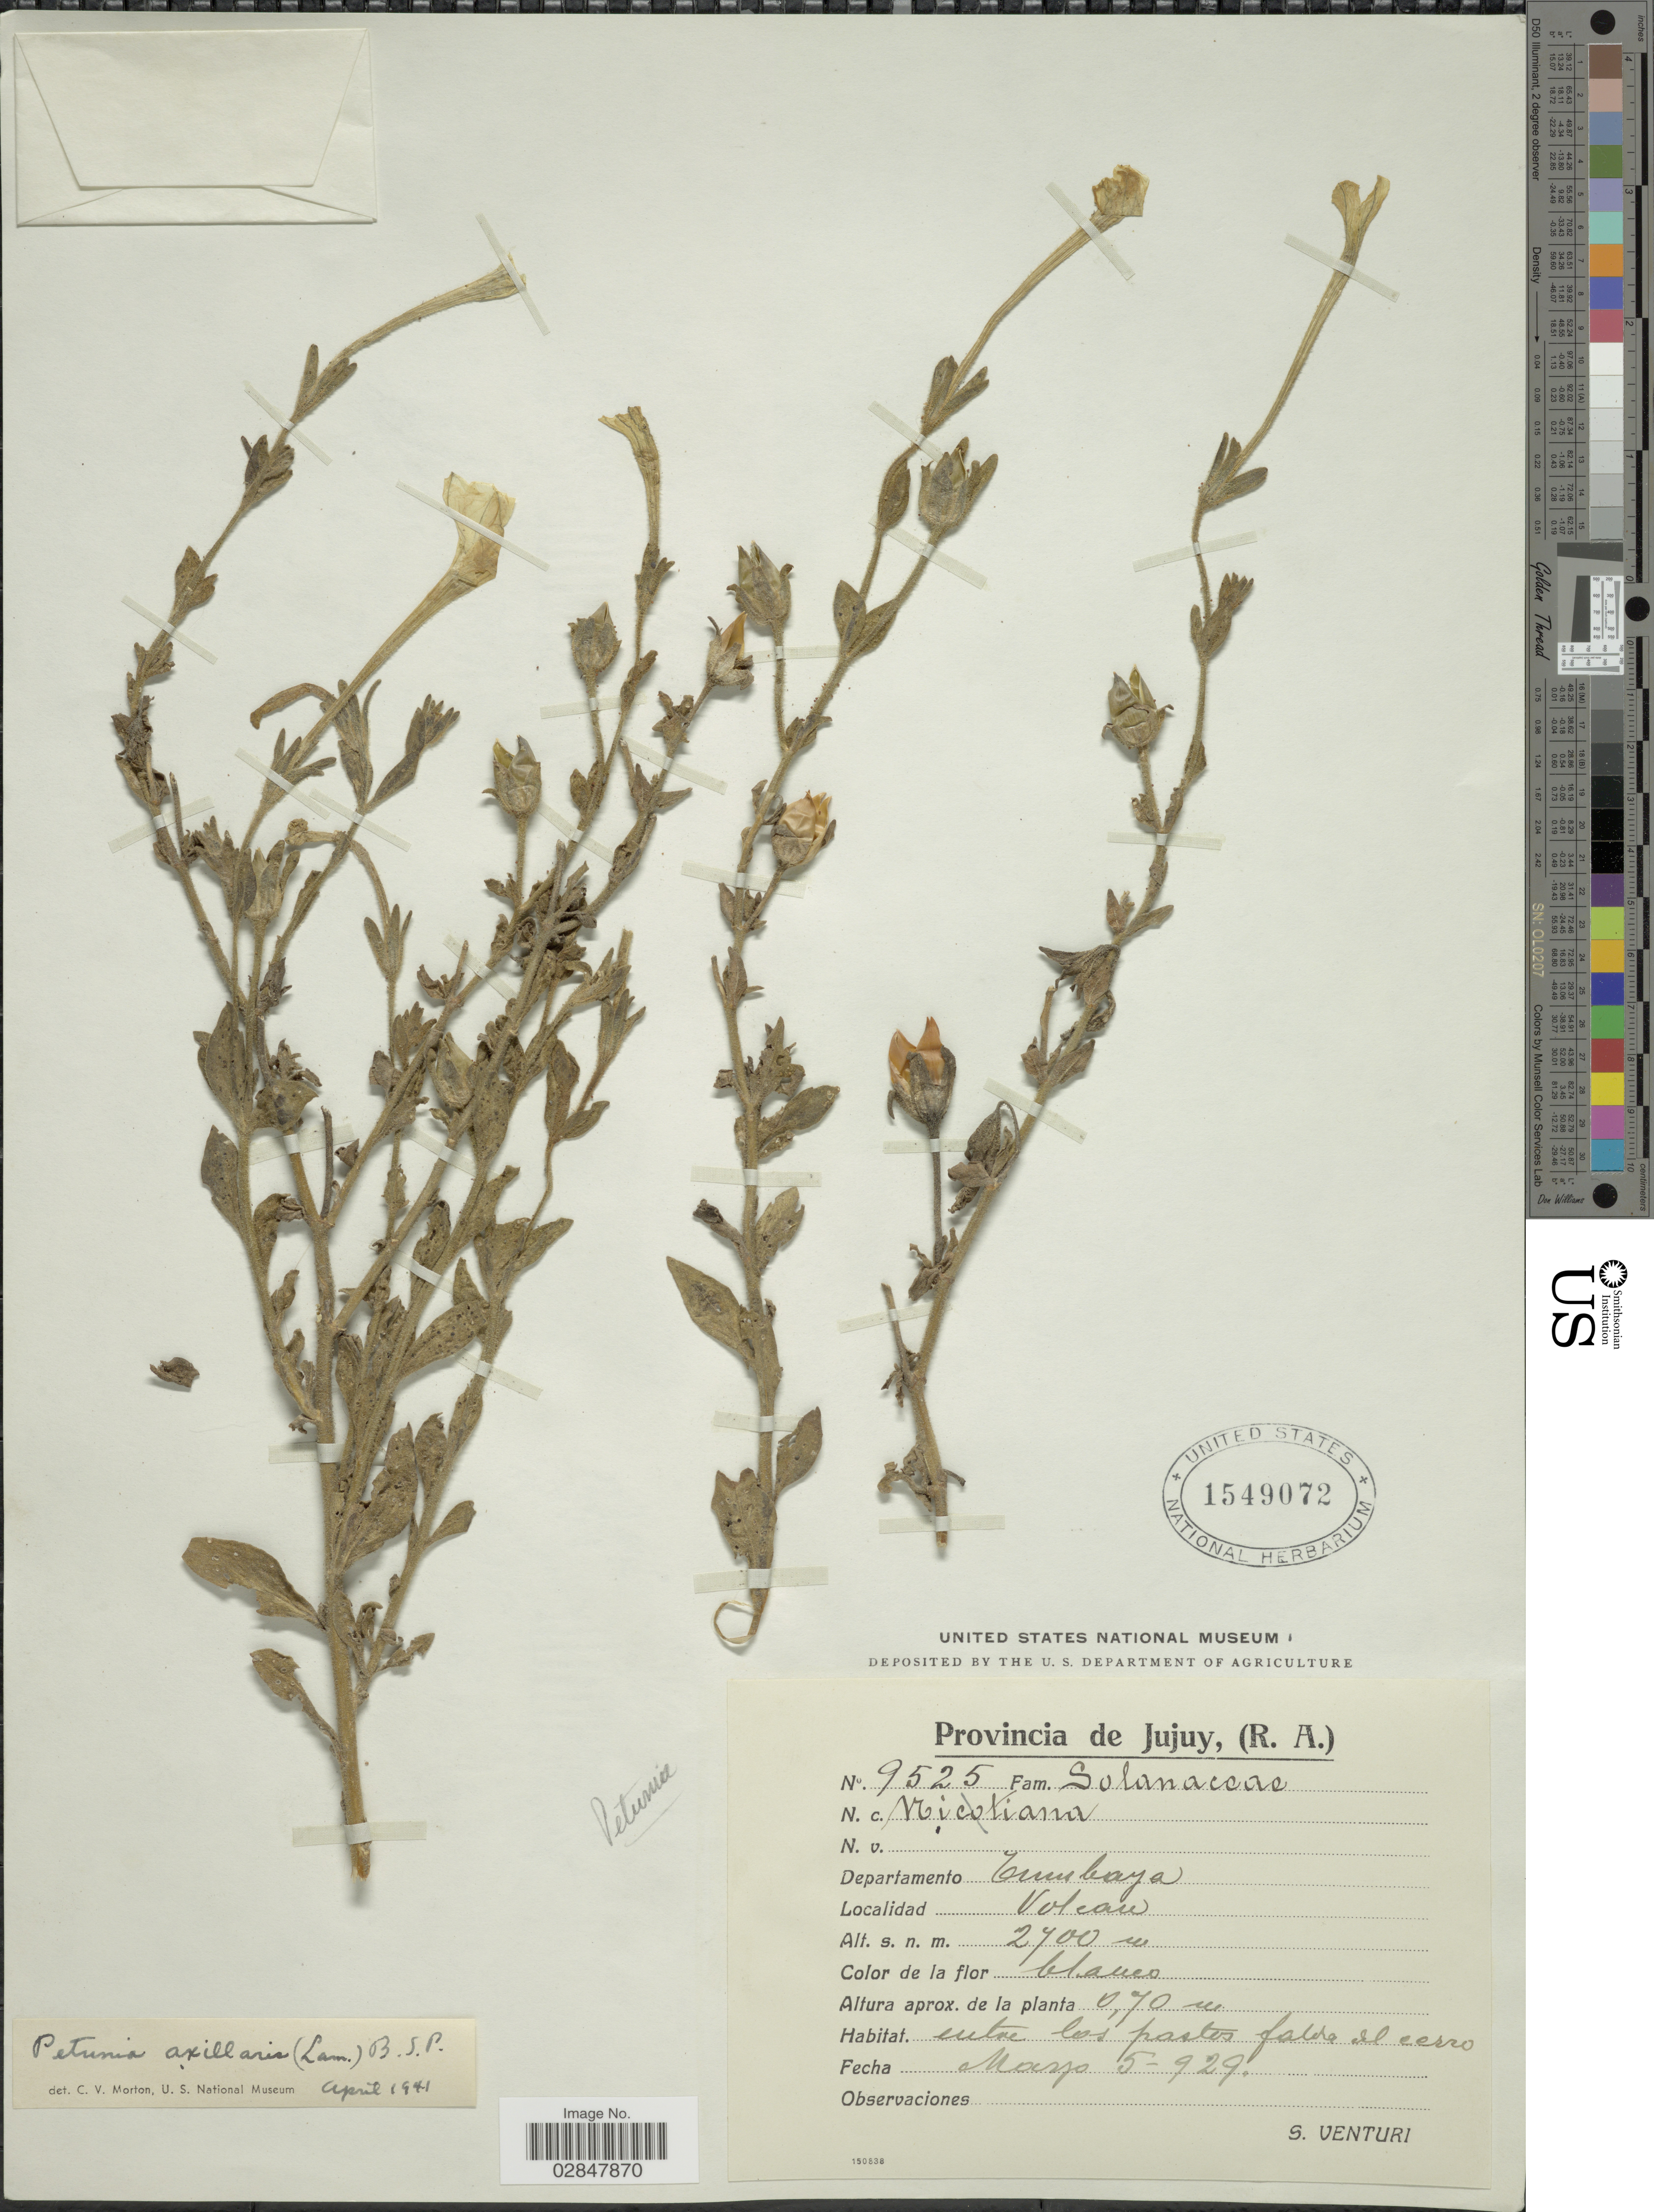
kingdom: Plantae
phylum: Tracheophyta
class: Magnoliopsida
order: Solanales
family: Solanaceae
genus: Petunia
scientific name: Petunia axillaris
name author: (Lam.) Britton, Stearns & Poggenb.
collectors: S. Venturi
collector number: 9525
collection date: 1929-05-05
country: Argentina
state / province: Jujuy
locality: (R.A.), Departamento Tumbaya, Volcan.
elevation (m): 2700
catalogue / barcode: US 1549072